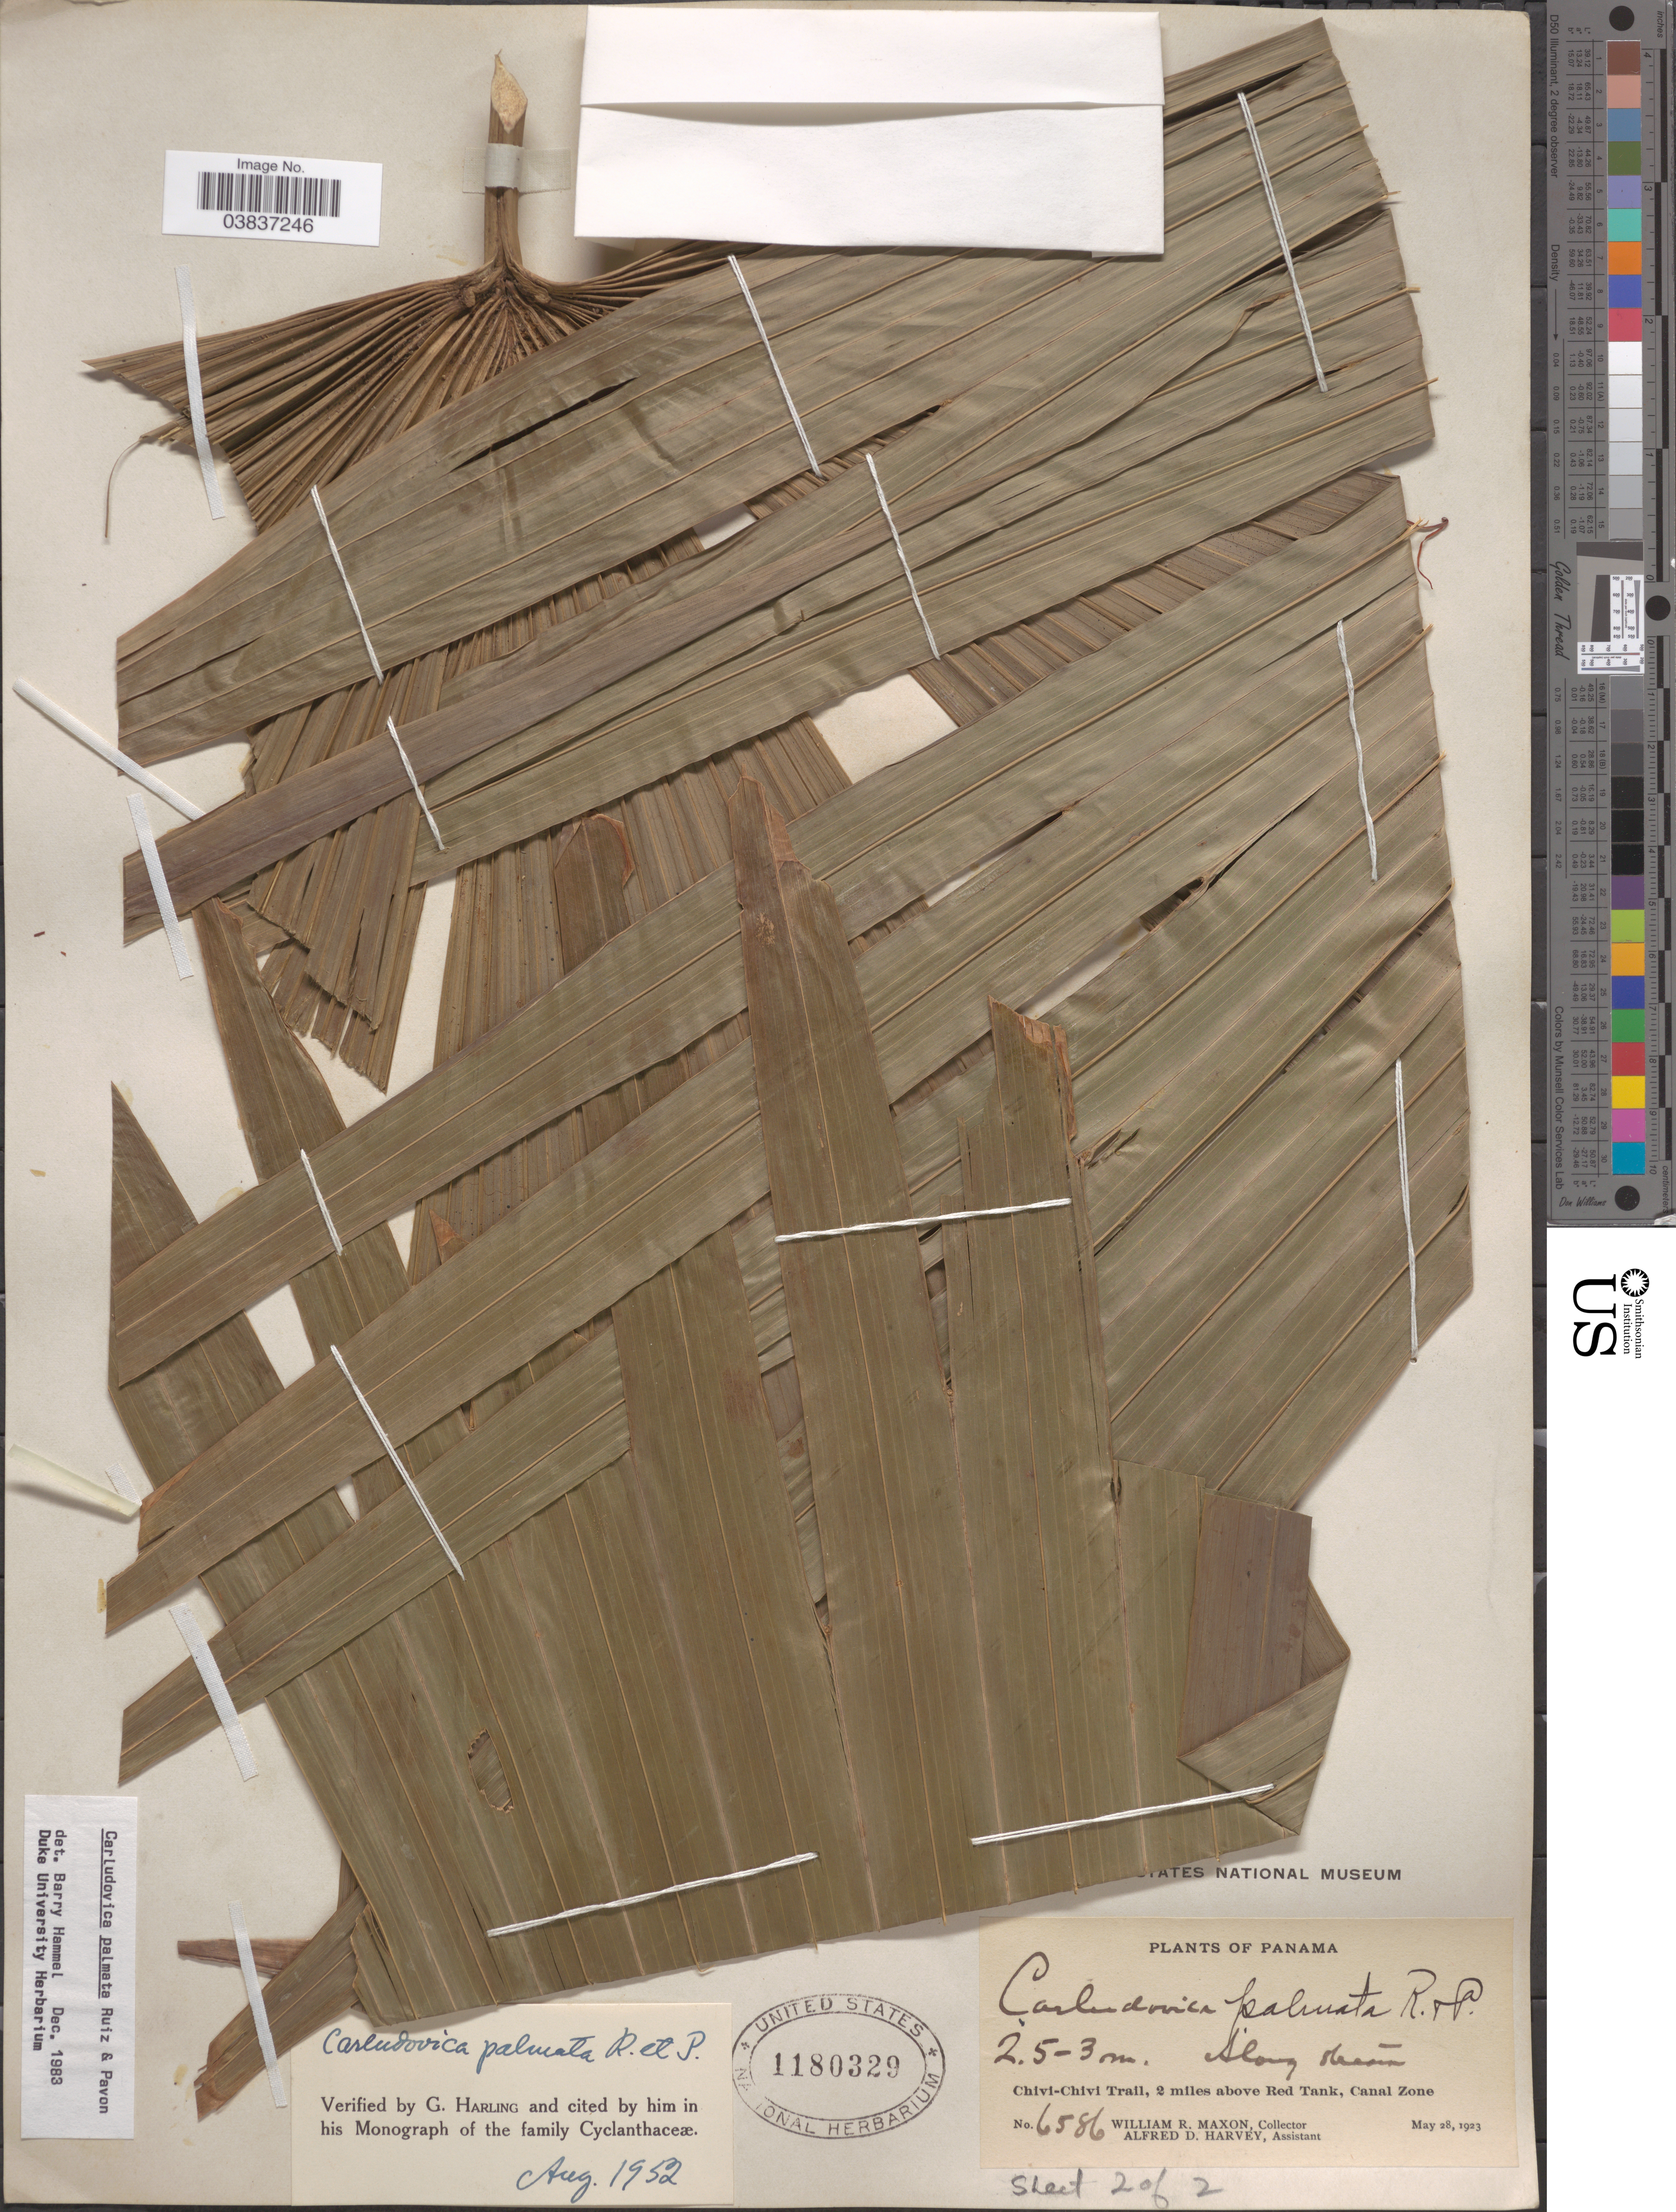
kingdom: Plantae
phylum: Tracheophyta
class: Liliopsida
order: Pandanales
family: Cyclanthaceae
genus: Carludovica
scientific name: Carludovica palmata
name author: Ruiz & Pav.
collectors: W. R. Maxon & A. D. Harvey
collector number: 6586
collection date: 1923-05-28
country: Panama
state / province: Colón / Panamá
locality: Chivi-Chivi Trail, 2 miles above Red Tank, Canal Zone.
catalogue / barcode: US 1180329